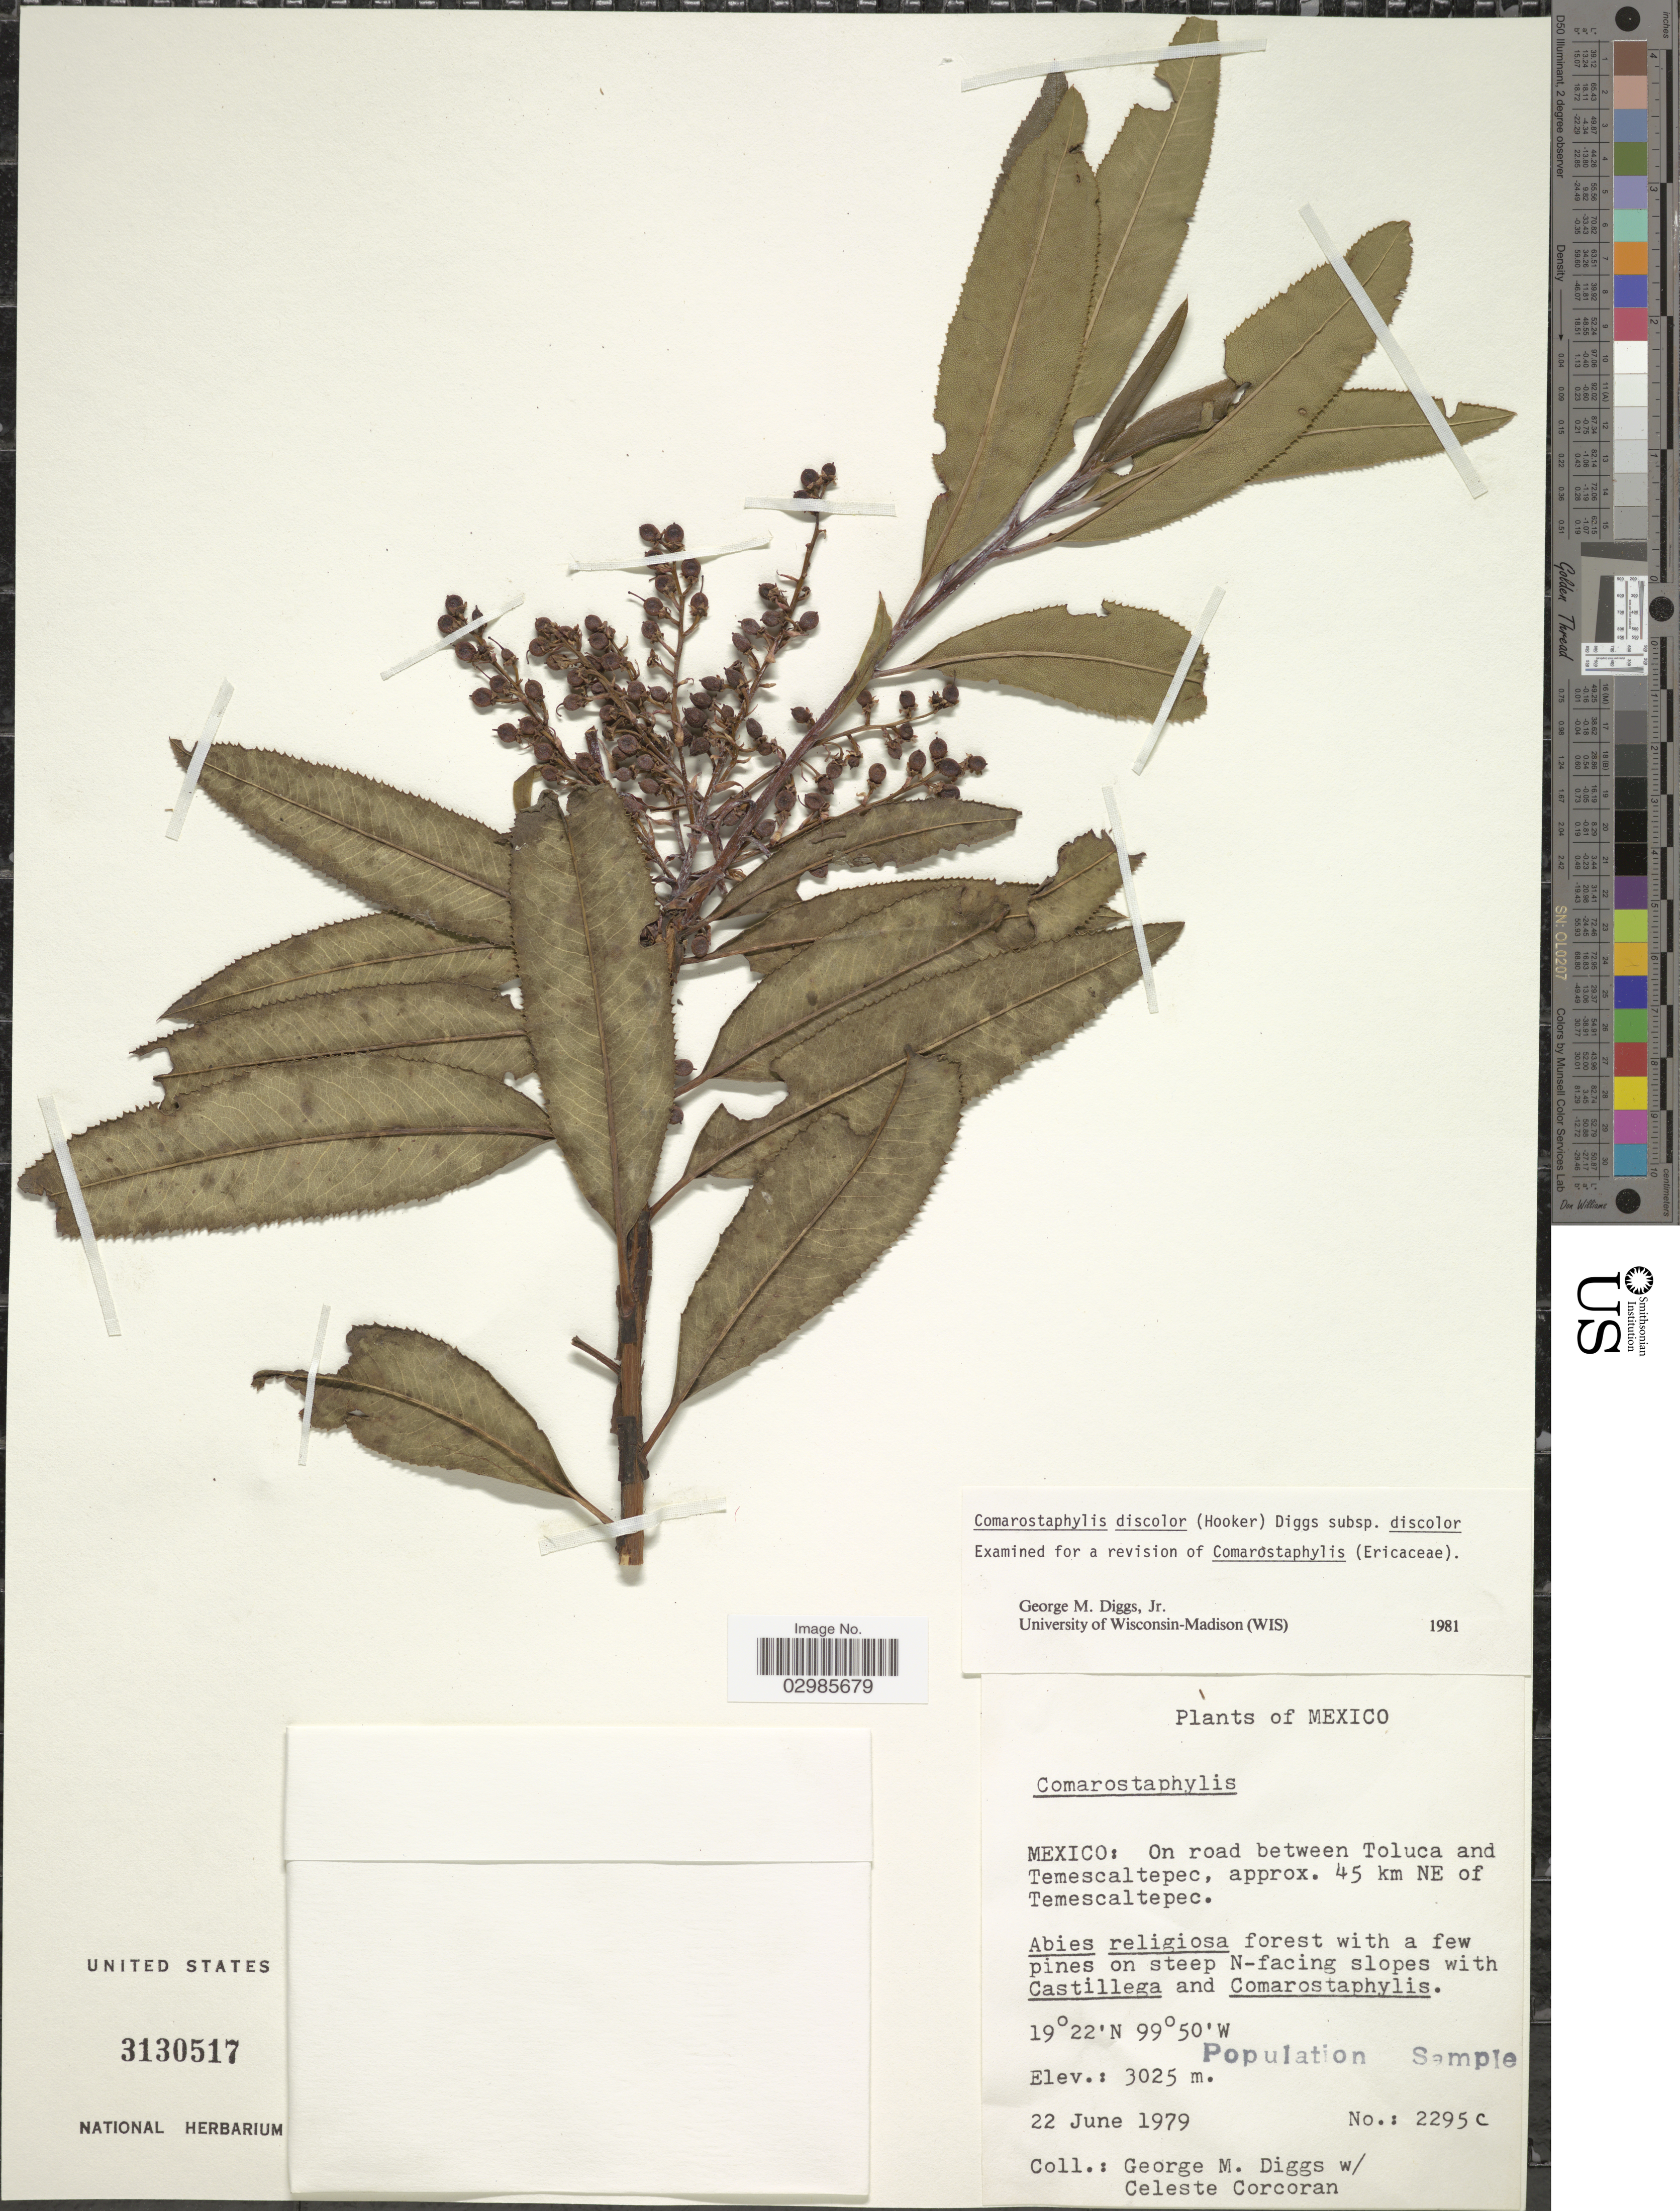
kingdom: Plantae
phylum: Tracheophyta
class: Magnoliopsida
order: Ericales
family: Ericaceae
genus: Comarostaphylis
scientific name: Comarostaphylis discolor subsp. discolor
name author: (Hook.) Diggs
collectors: G. Diggs & C. Corcoran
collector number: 2295c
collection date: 1979-06-22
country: Mexico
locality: On road between Toluca and Temescaltepec, approx. 45 km NE of Temescaltepec.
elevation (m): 3025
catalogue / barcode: US 3130517